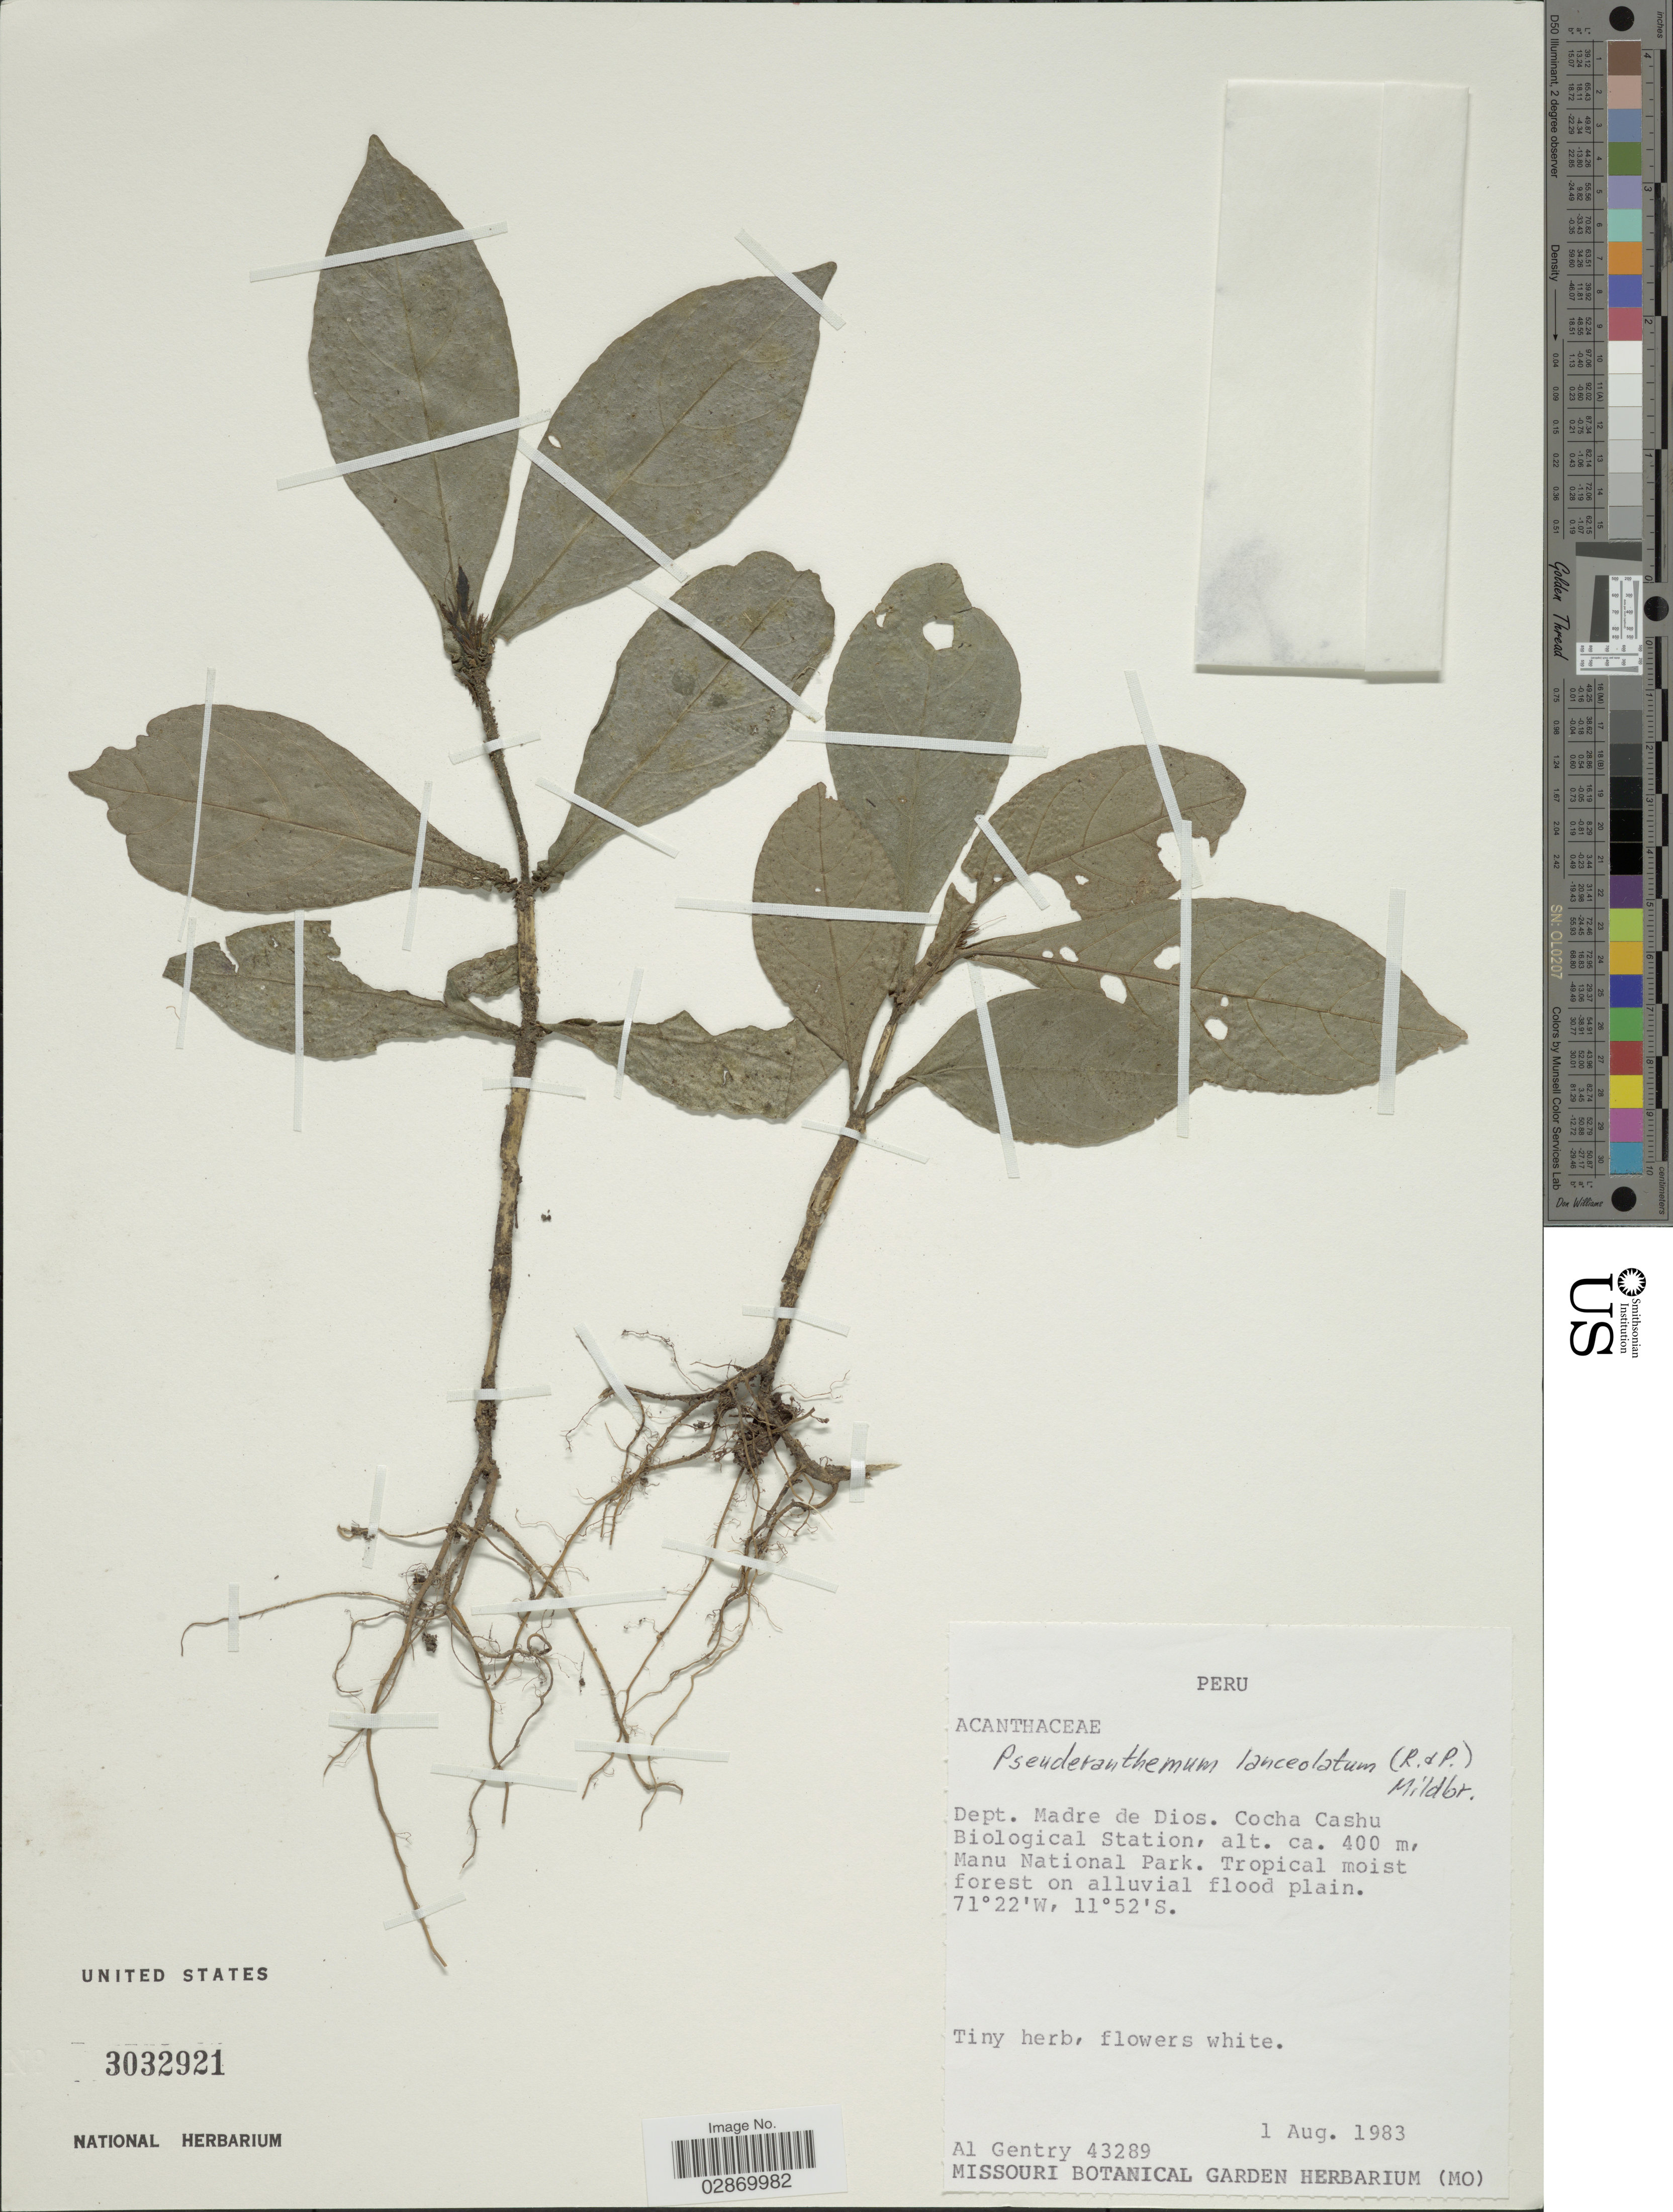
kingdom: Plantae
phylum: Tracheophyta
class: Magnoliopsida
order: Lamiales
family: Acanthaceae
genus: Pseuderanthemum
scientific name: Pseuderanthemum lanceolatum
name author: (Ruiz & Pav.) Wassh.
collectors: A. H. Gentry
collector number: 43289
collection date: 1983-08-01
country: Peru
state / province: Madre de Dios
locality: Dept. Madre de Dios, Cocha Cashu Biological Station, Manu National Park.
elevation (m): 400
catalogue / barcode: US 3032921